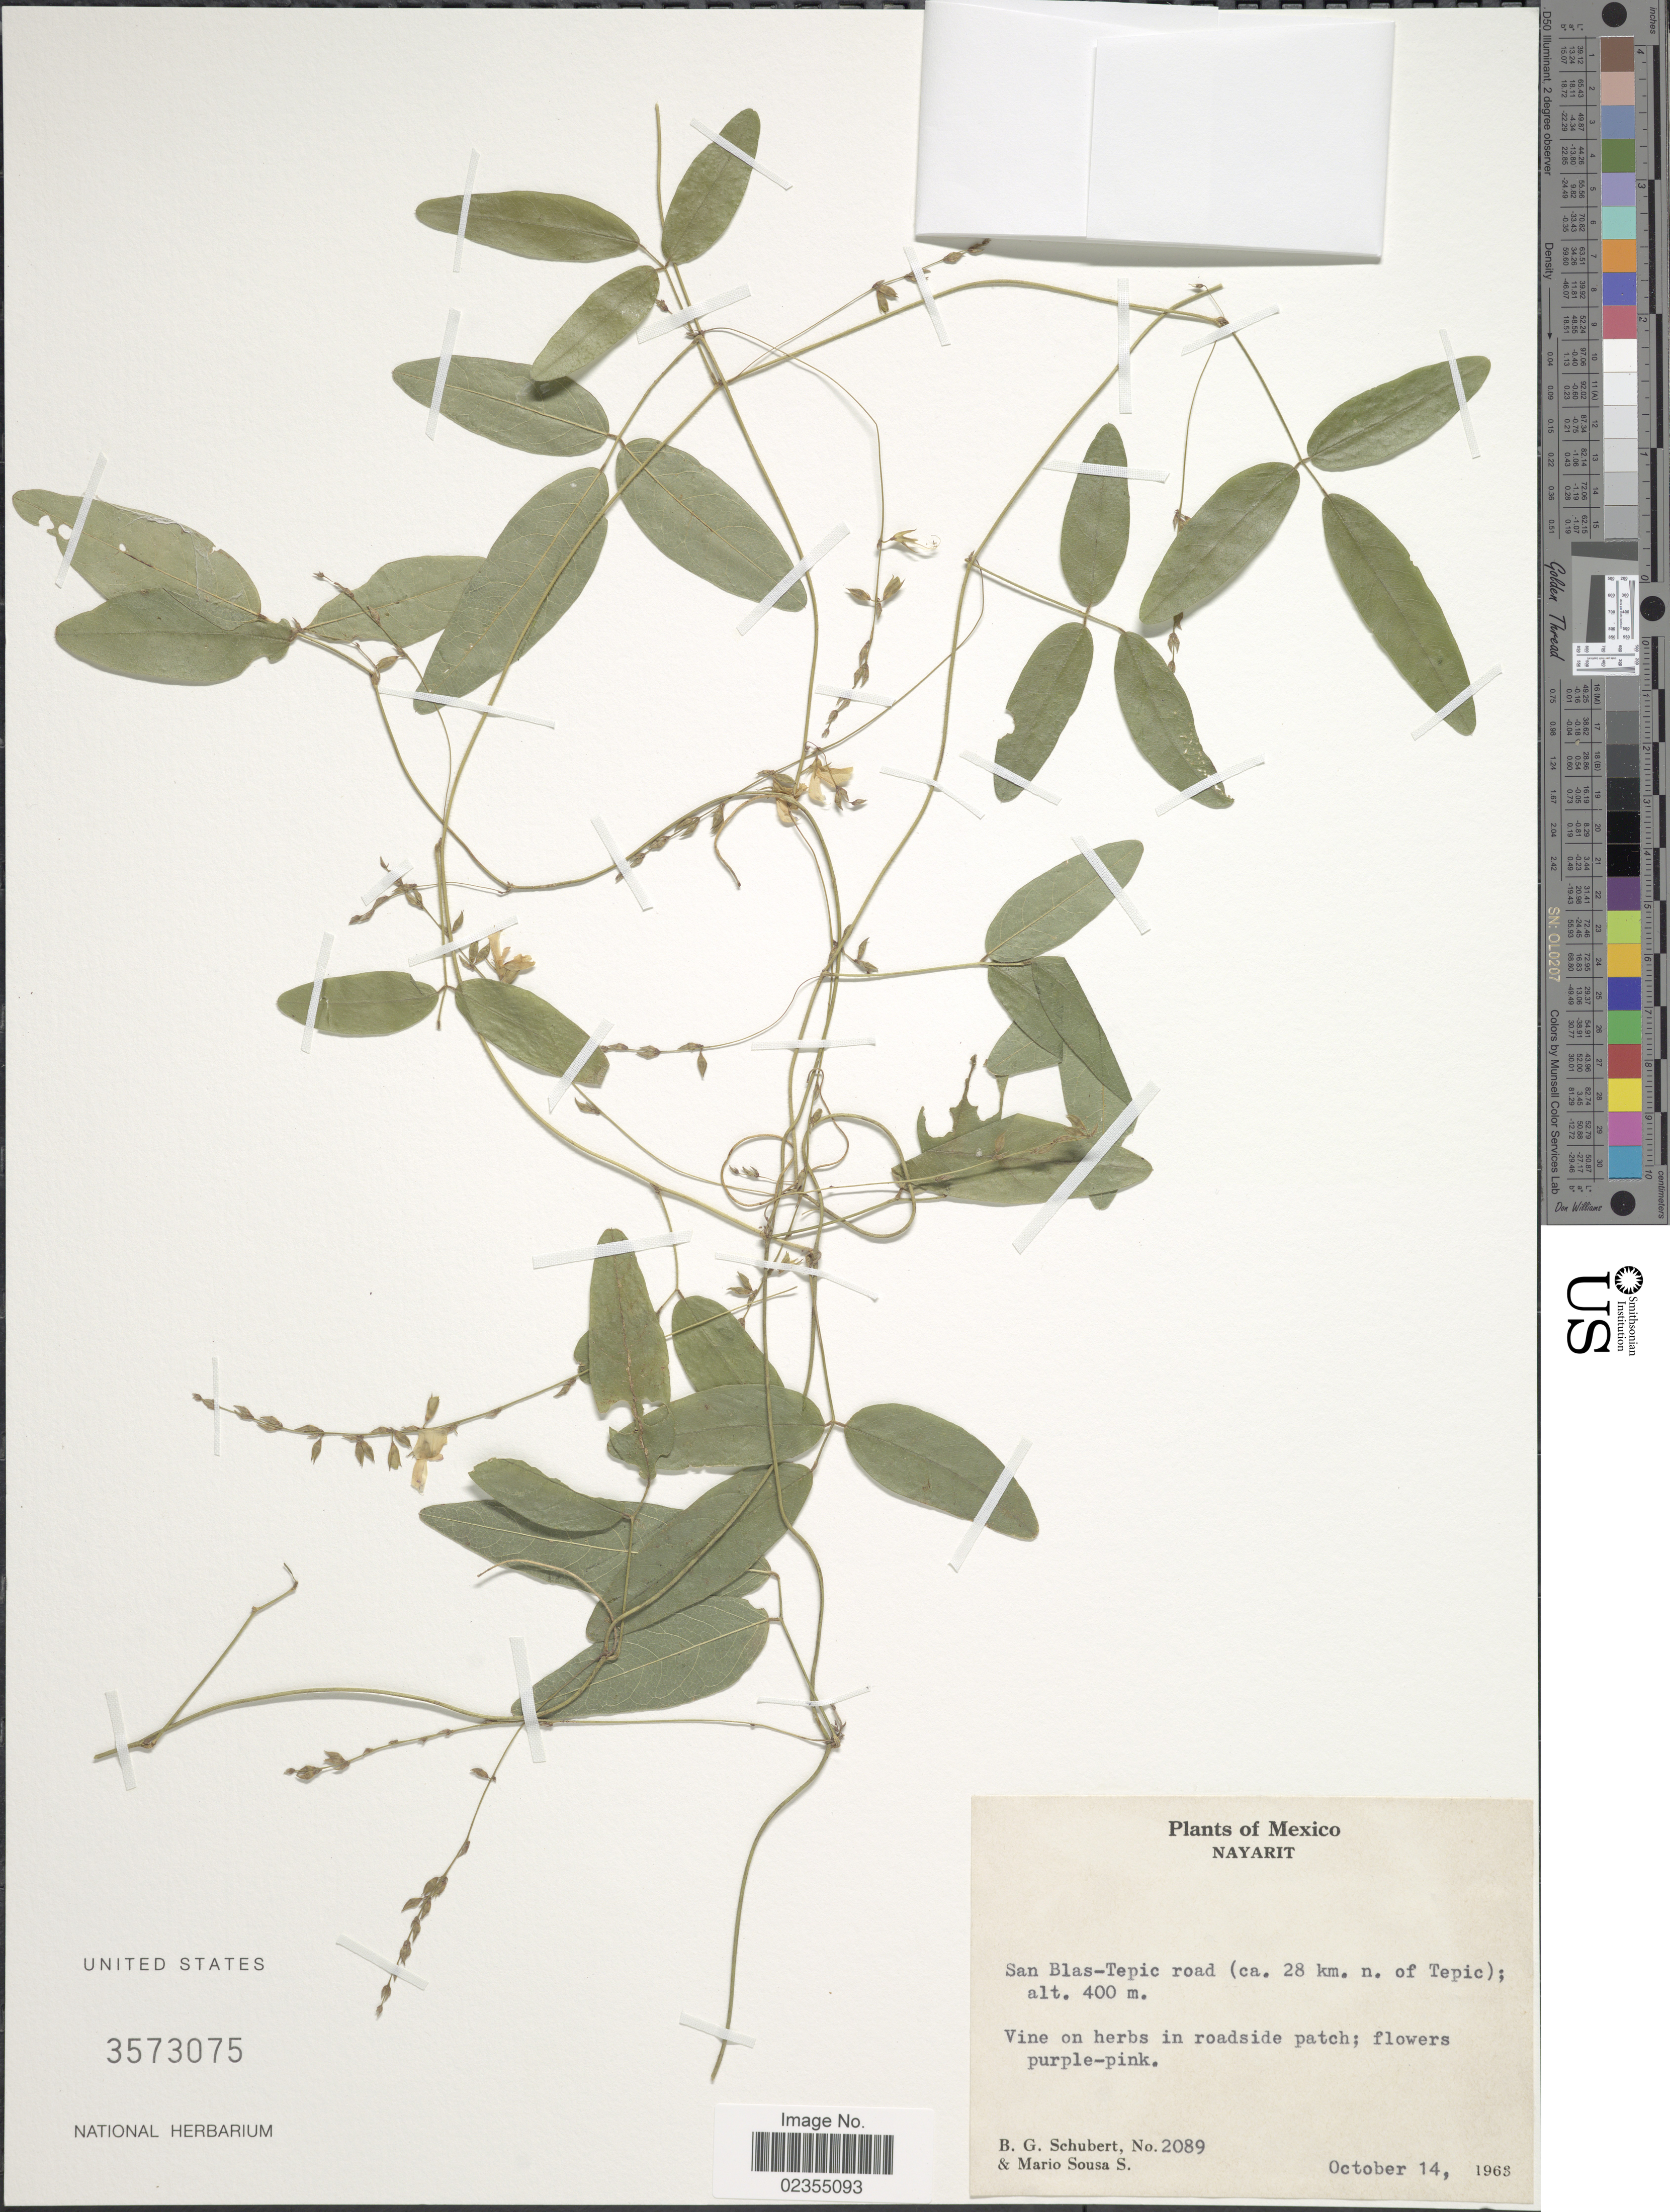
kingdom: Plantae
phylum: Tracheophyta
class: Magnoliopsida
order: Fabales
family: Fabaceae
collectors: B. Schubert & M. Sousa S.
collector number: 2089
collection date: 1963-10-14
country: Mexico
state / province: Nayarit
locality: San Blas-Tepic road (ca. 28 km. n. of Tepic)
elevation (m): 400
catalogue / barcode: US 3573075